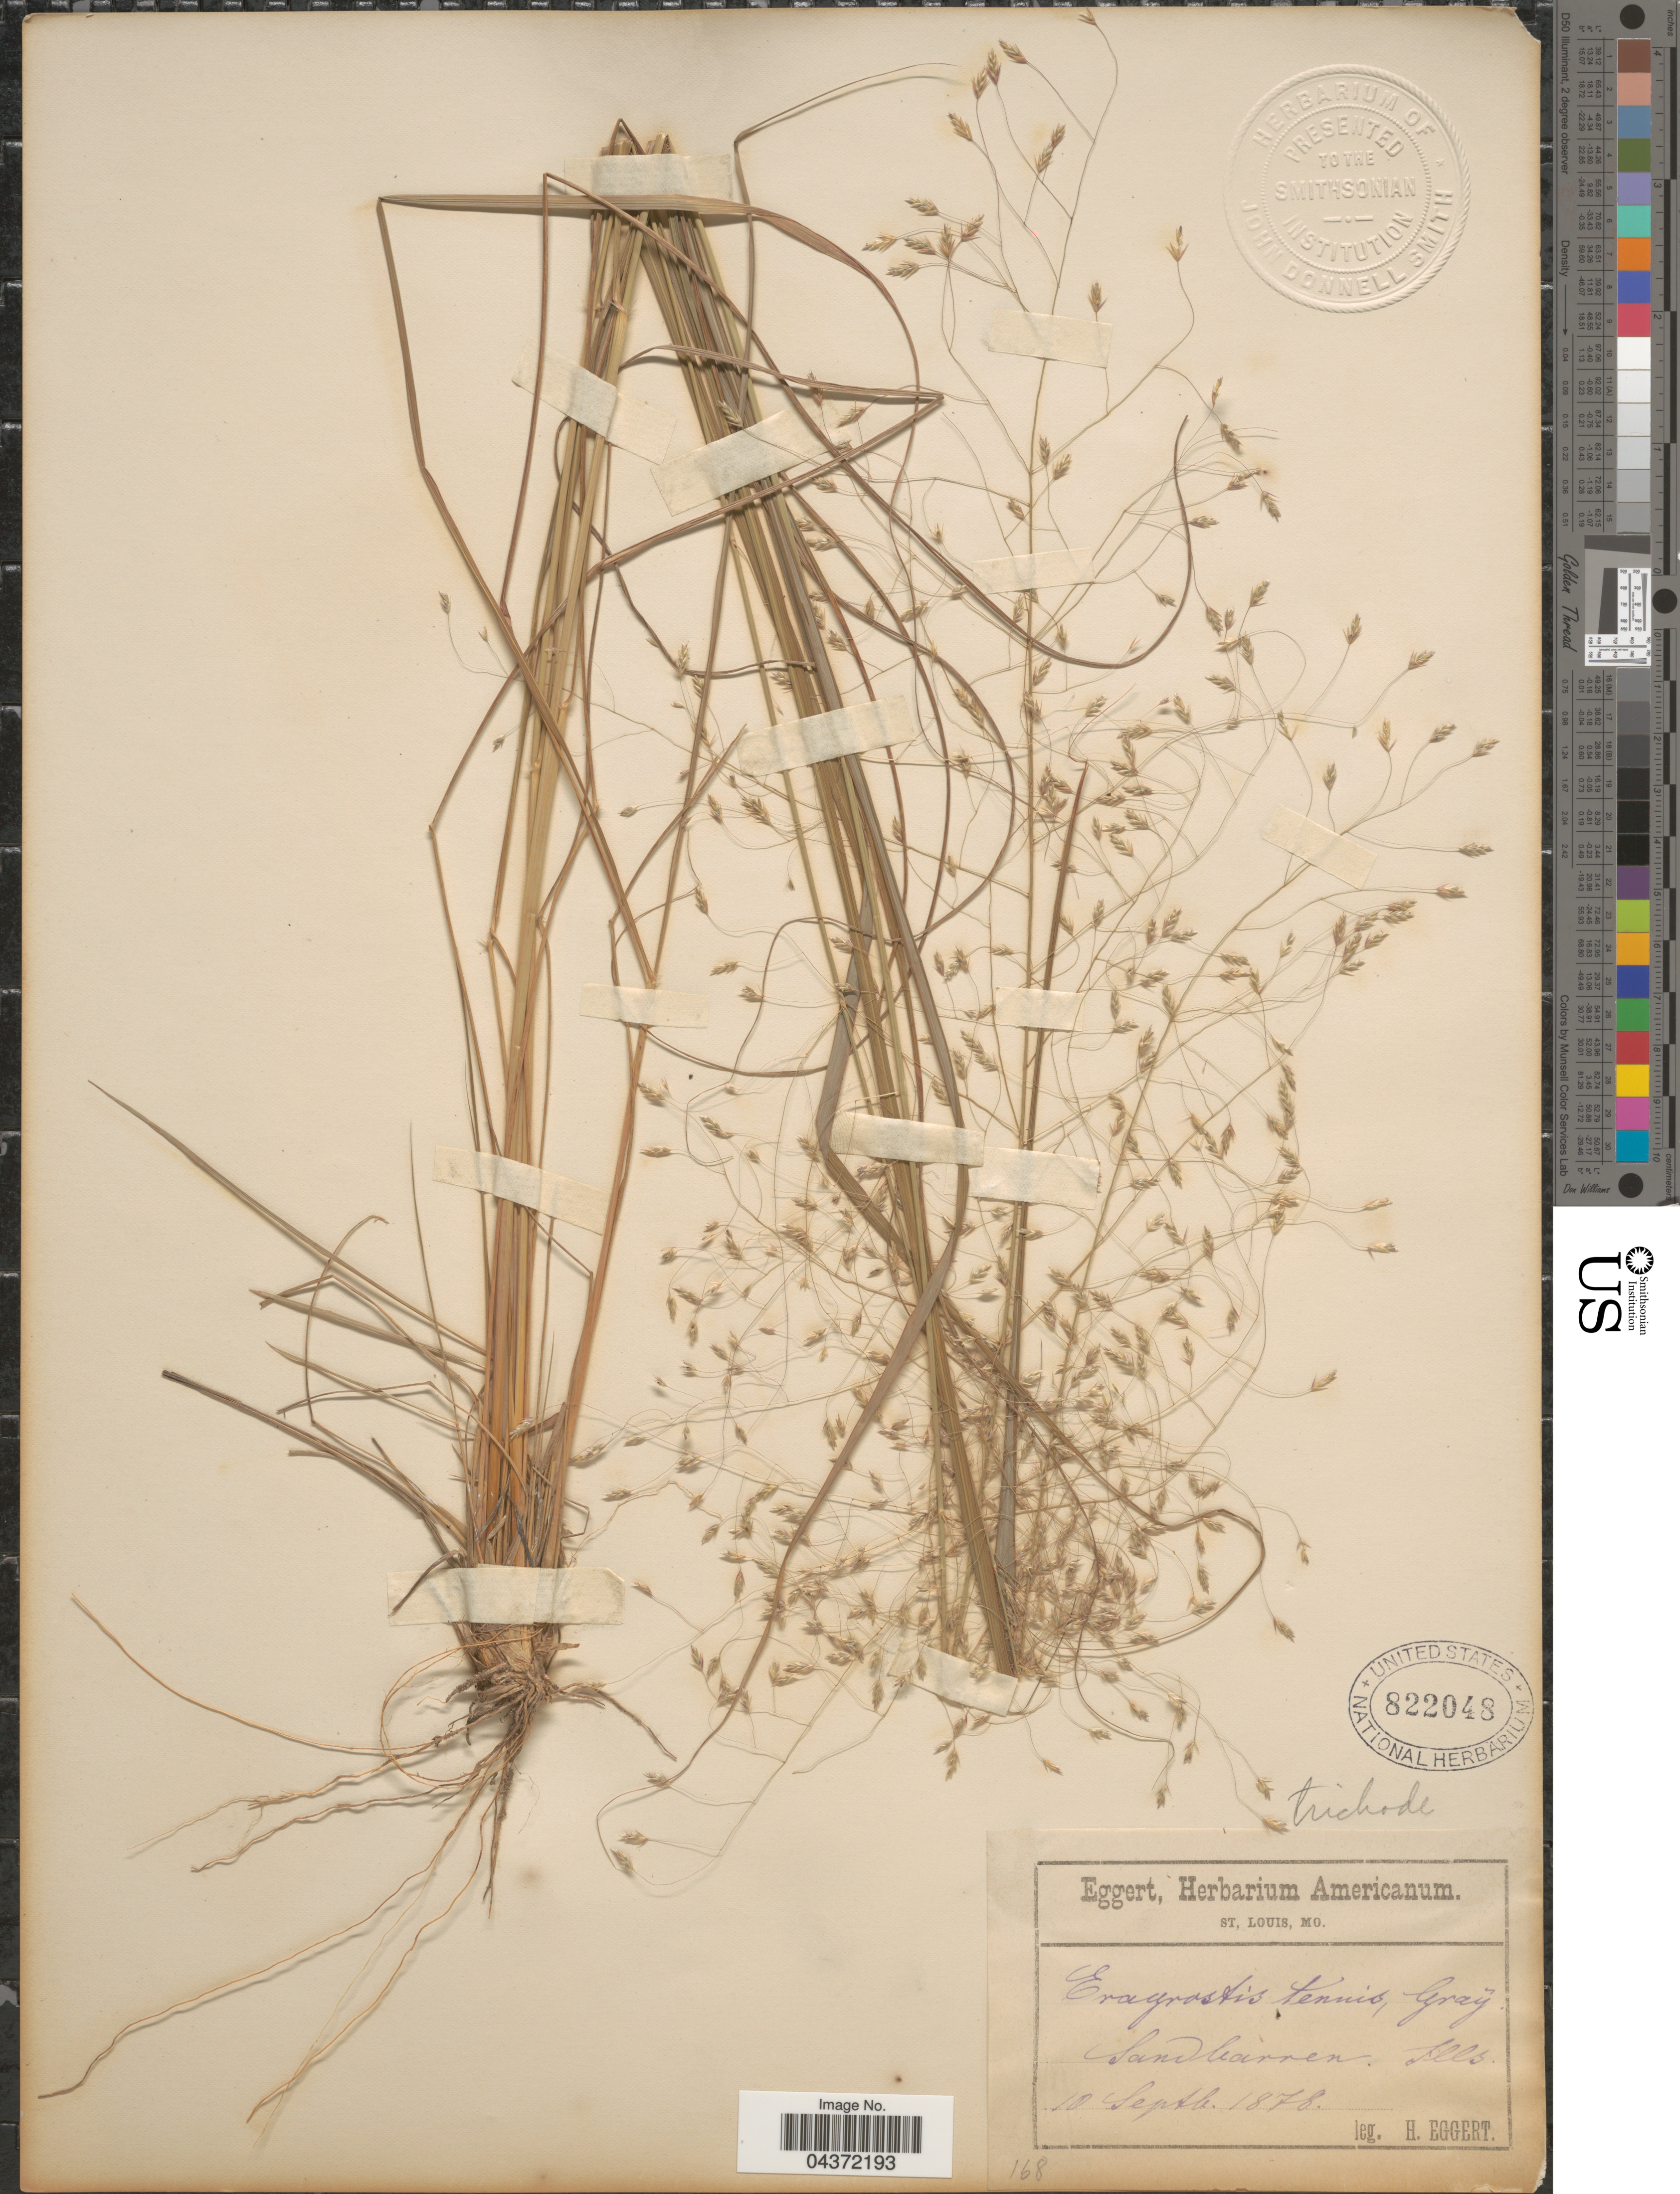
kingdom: Plantae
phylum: Tracheophyta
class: Liliopsida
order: Poales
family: Poaceae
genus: Eragrostis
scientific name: Eragrostis trichodes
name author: (Nutt.) Alph. Wood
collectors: H. Eggert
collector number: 168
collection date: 1878-09-10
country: United States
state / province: Illinois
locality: Sand barren.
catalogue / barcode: US 822048